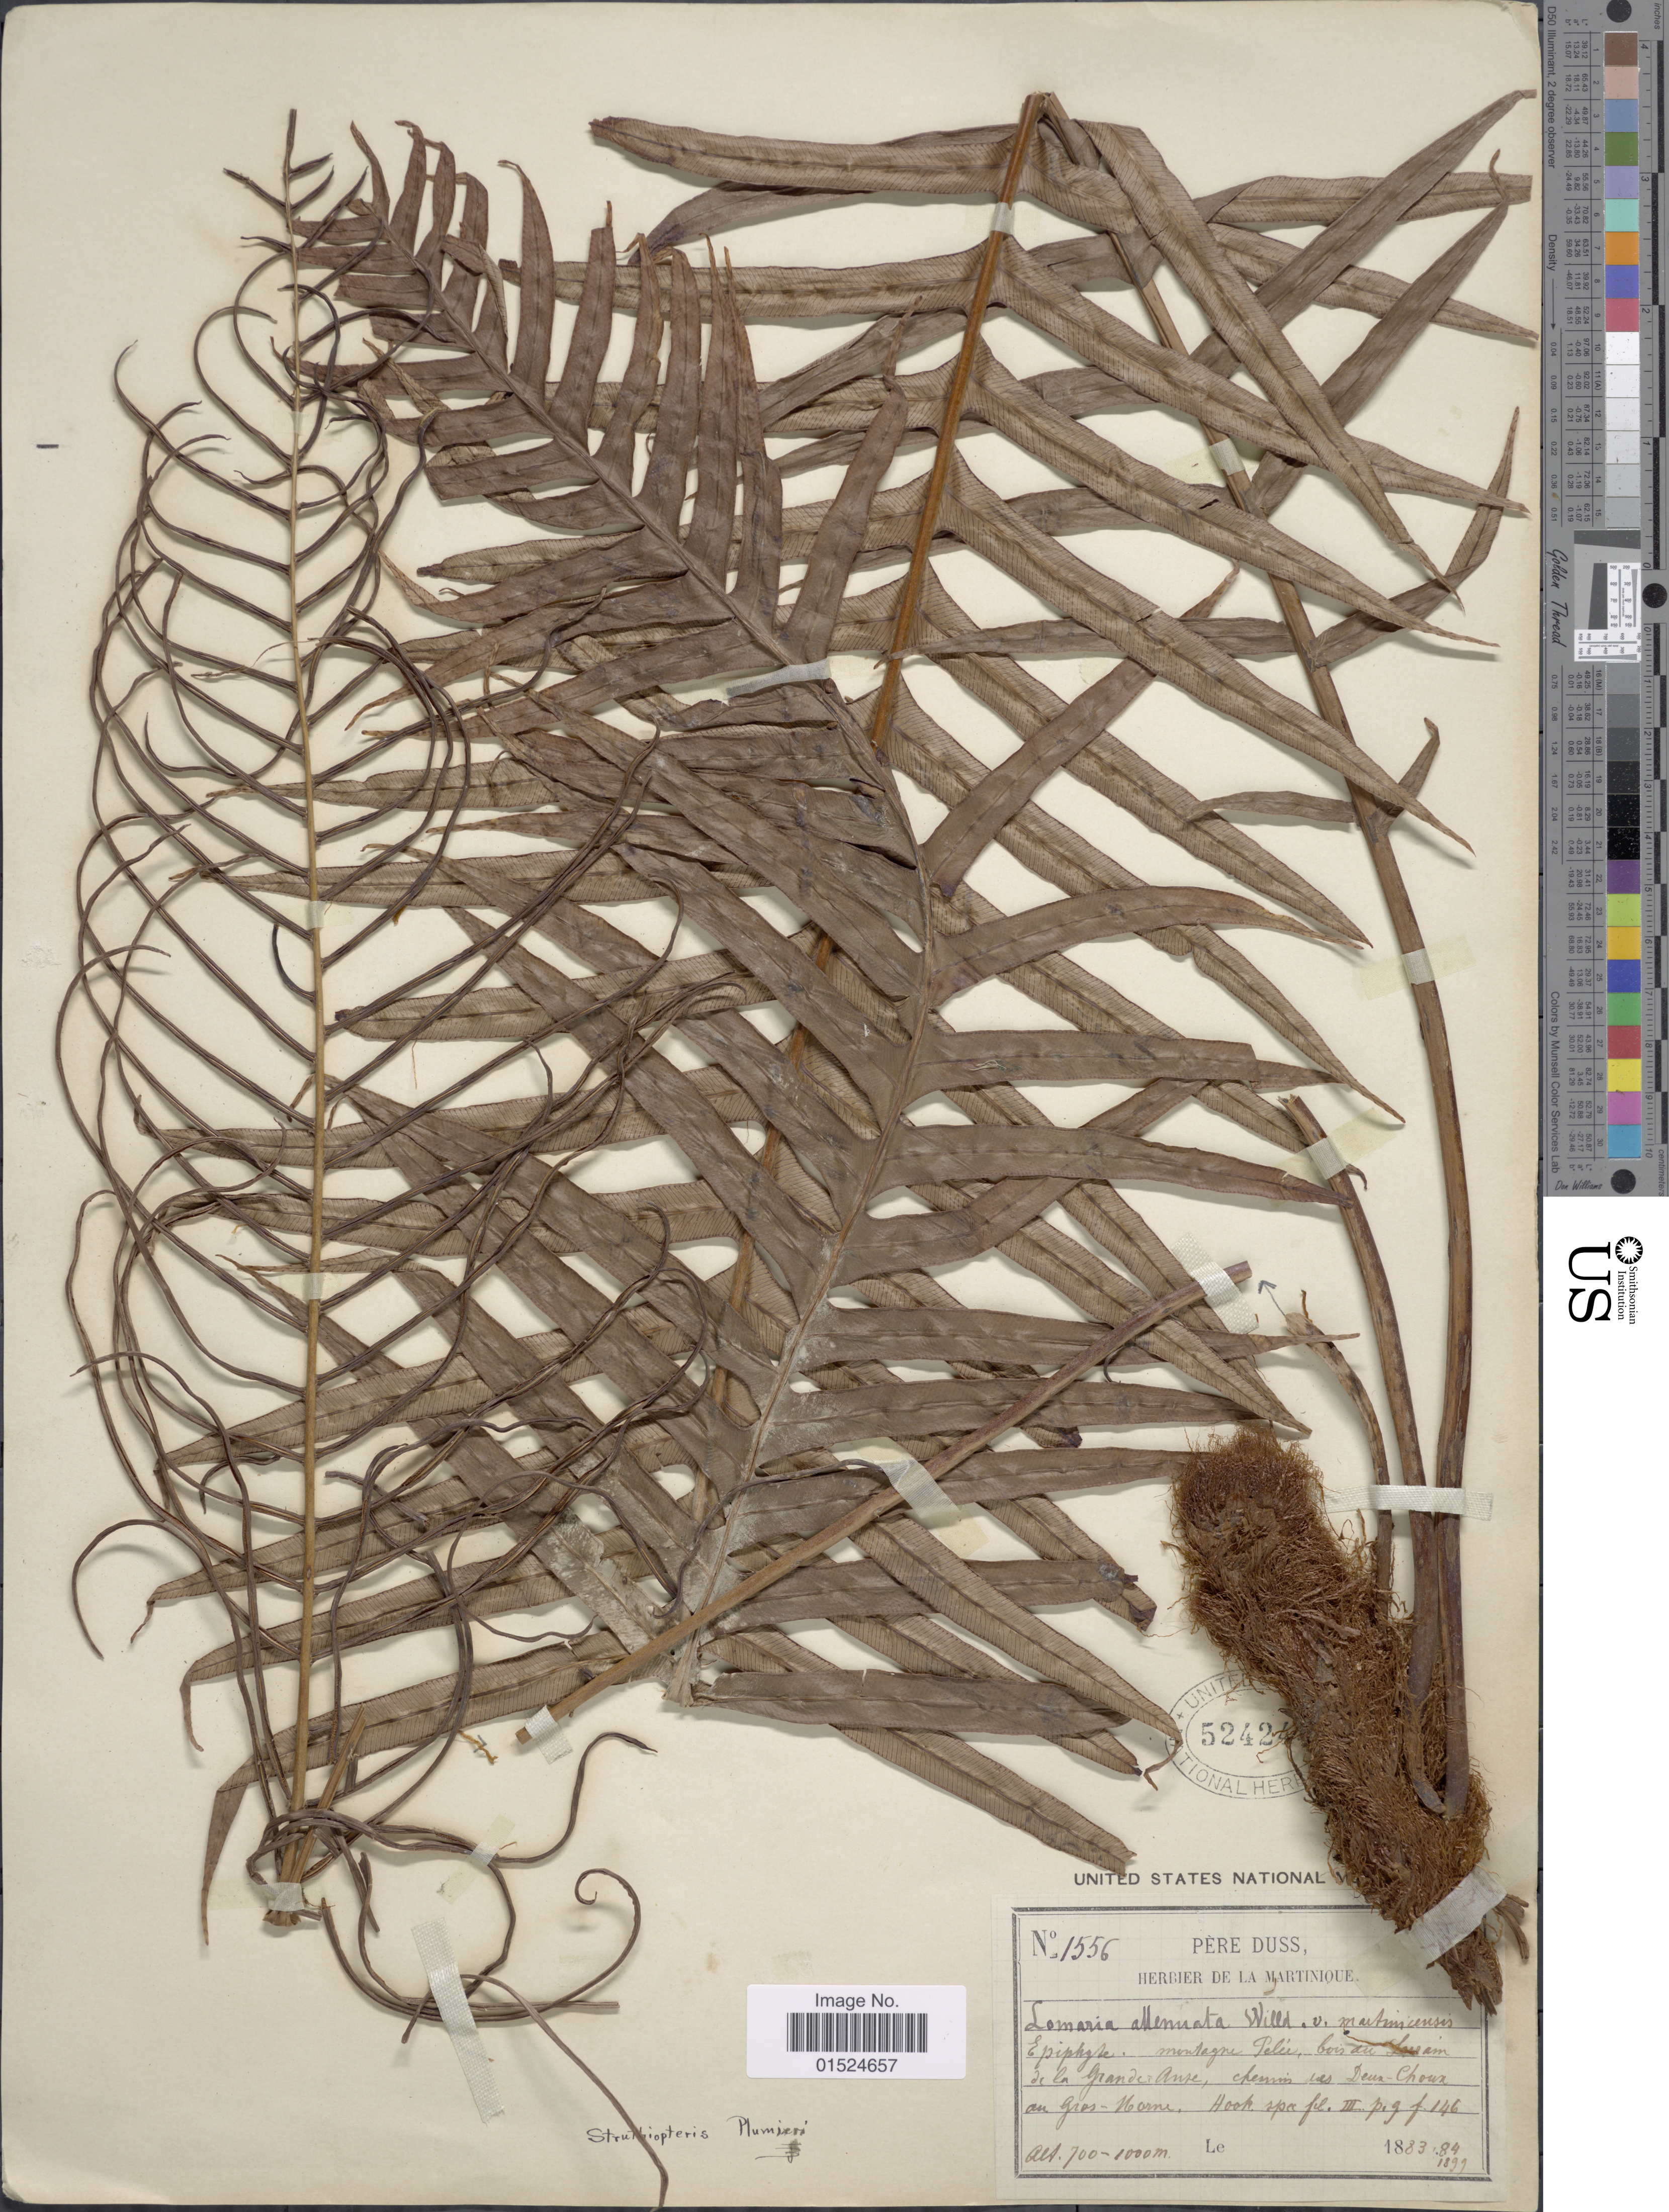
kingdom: Plantae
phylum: Tracheophyta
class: Polypodiopsida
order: Polypodiales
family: Blechnaceae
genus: Blechnum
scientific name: Blechnum binervatum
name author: (Poir.) C.V. Morton & Lellinger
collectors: Père Duss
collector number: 1556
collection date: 1883/1884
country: Martinique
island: Martinique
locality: Montagne Pelée, bois du Lorrain de la Grande Anse, chemin des Deux-Choux au Gros-Morne